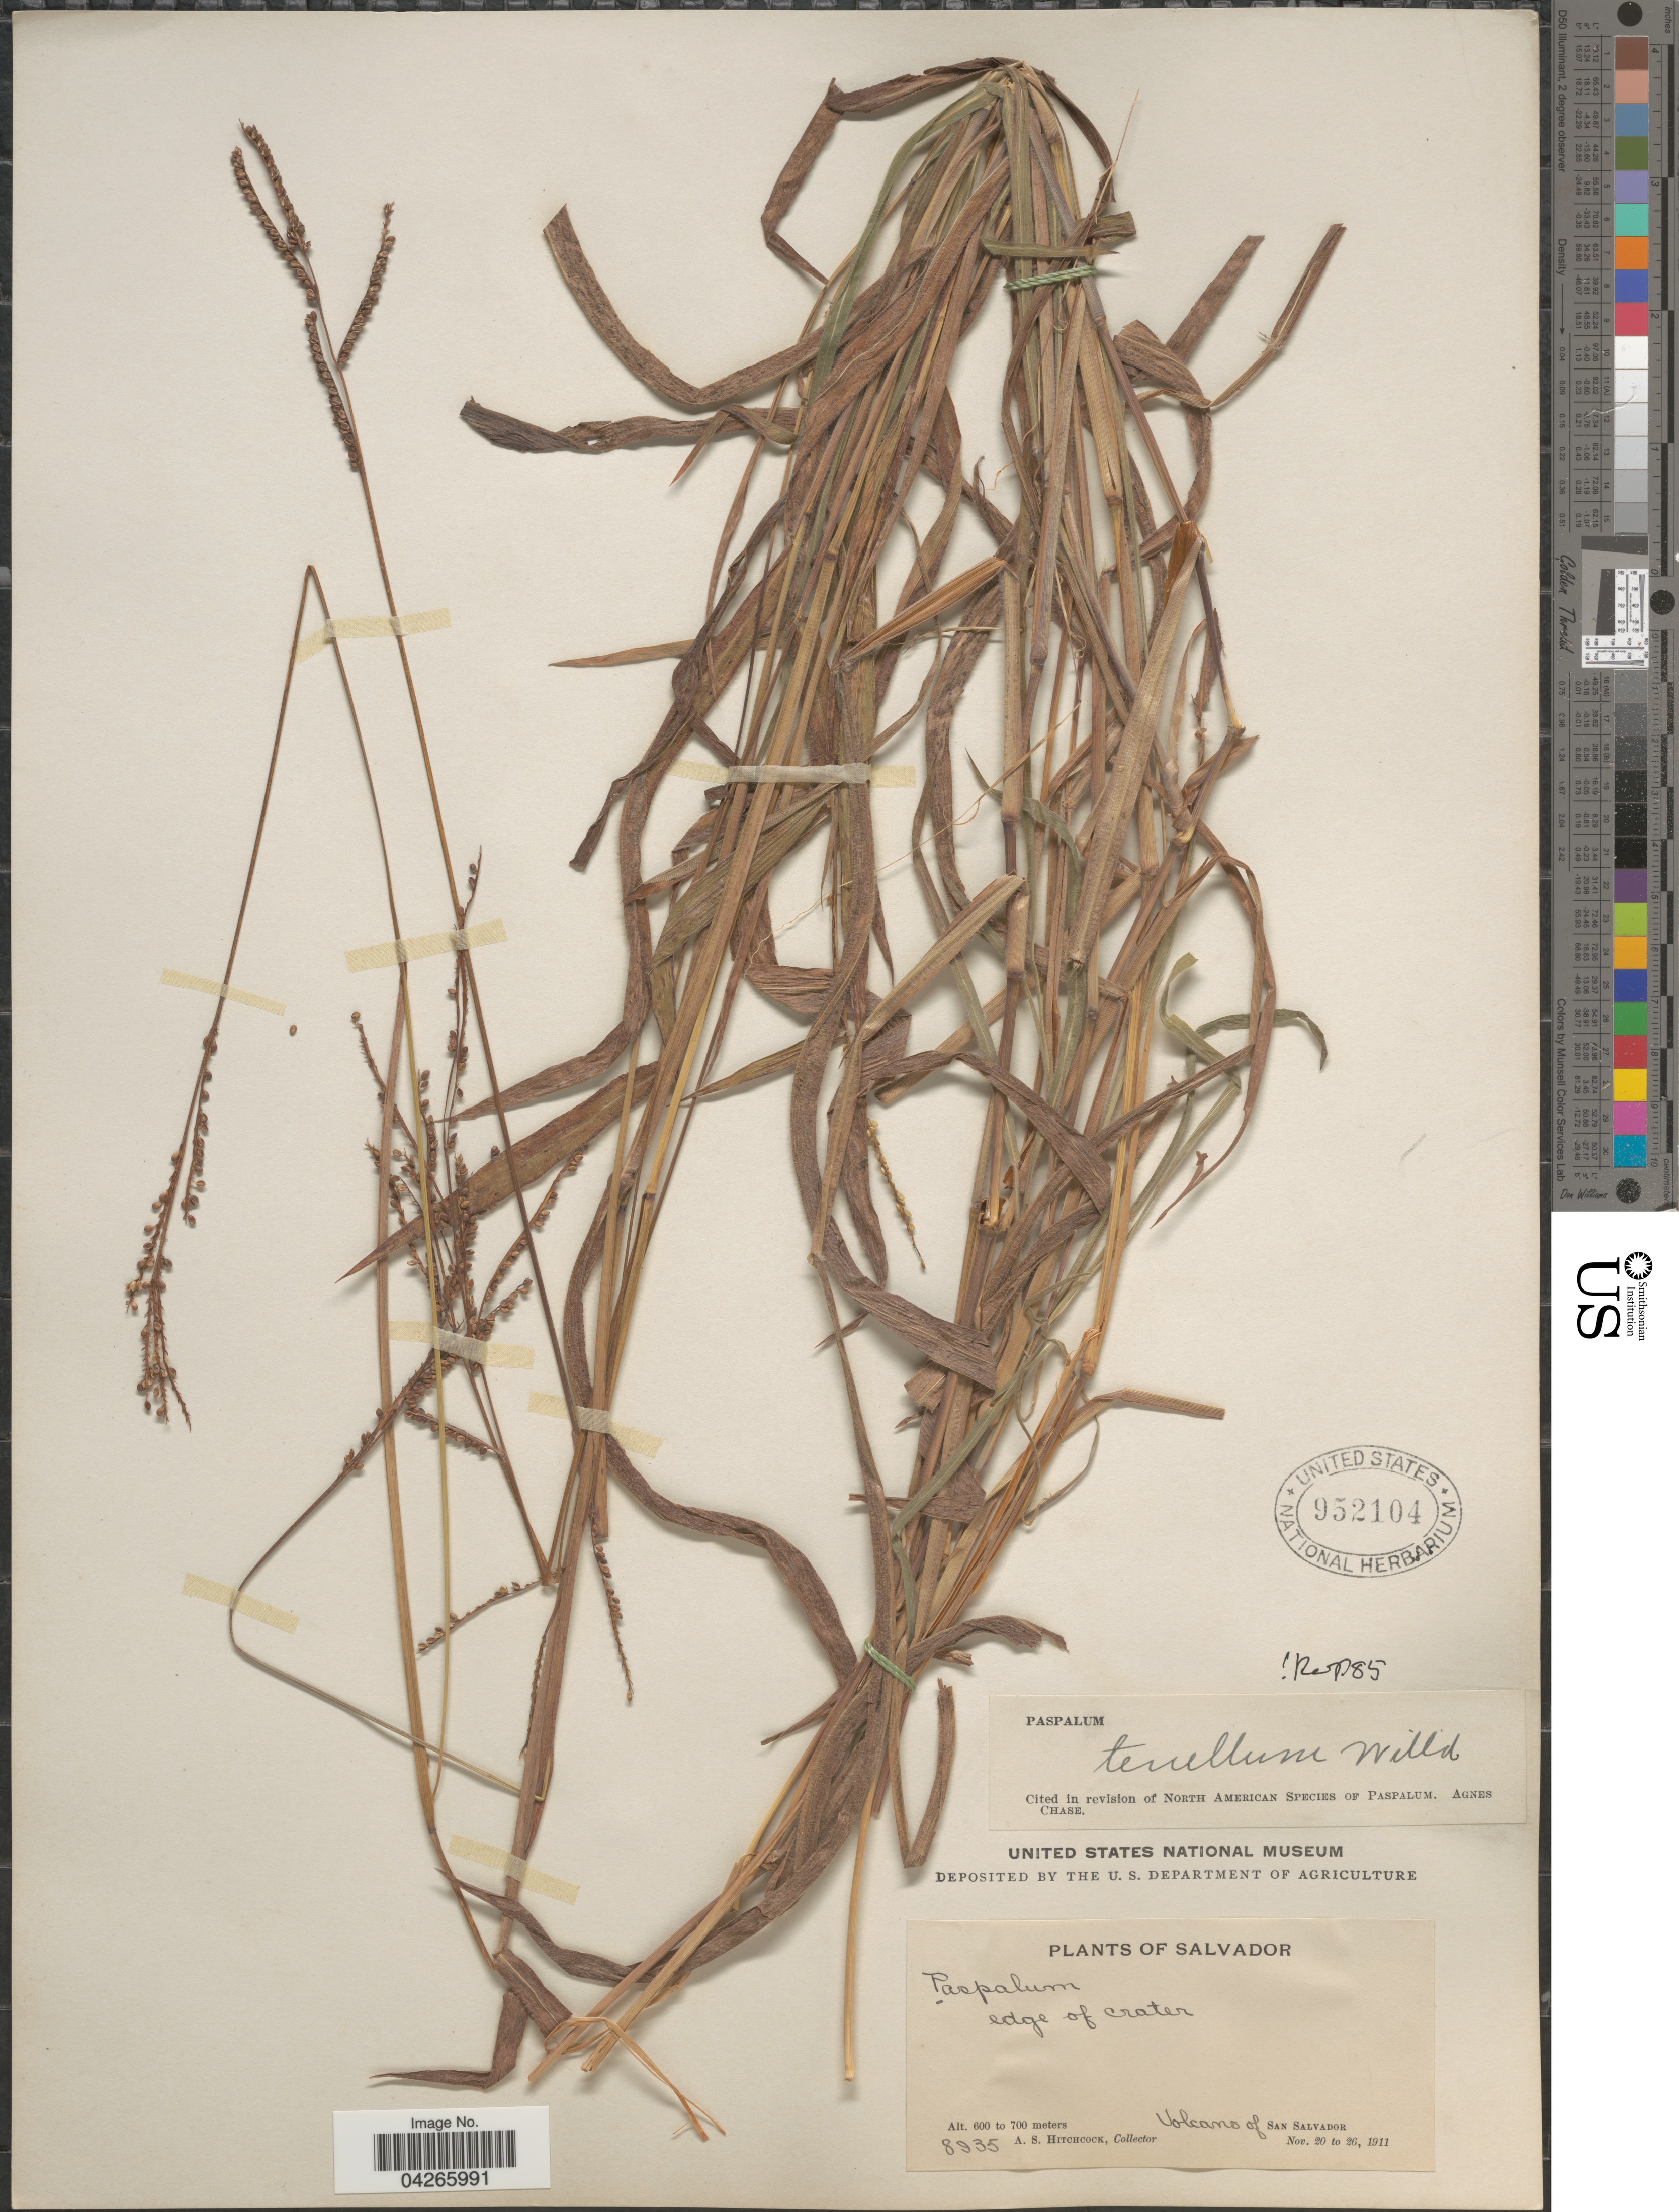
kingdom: Plantae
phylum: Tracheophyta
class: Liliopsida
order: Poales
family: Poaceae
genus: Paspalum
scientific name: Paspalum tenellum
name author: Willd.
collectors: A. S. Hitchcock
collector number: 8935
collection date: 1911-11-20/1911-11-26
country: El Salvador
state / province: San Salvador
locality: Edge of crater. Volcano of San Salvador.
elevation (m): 600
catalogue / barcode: US 952104